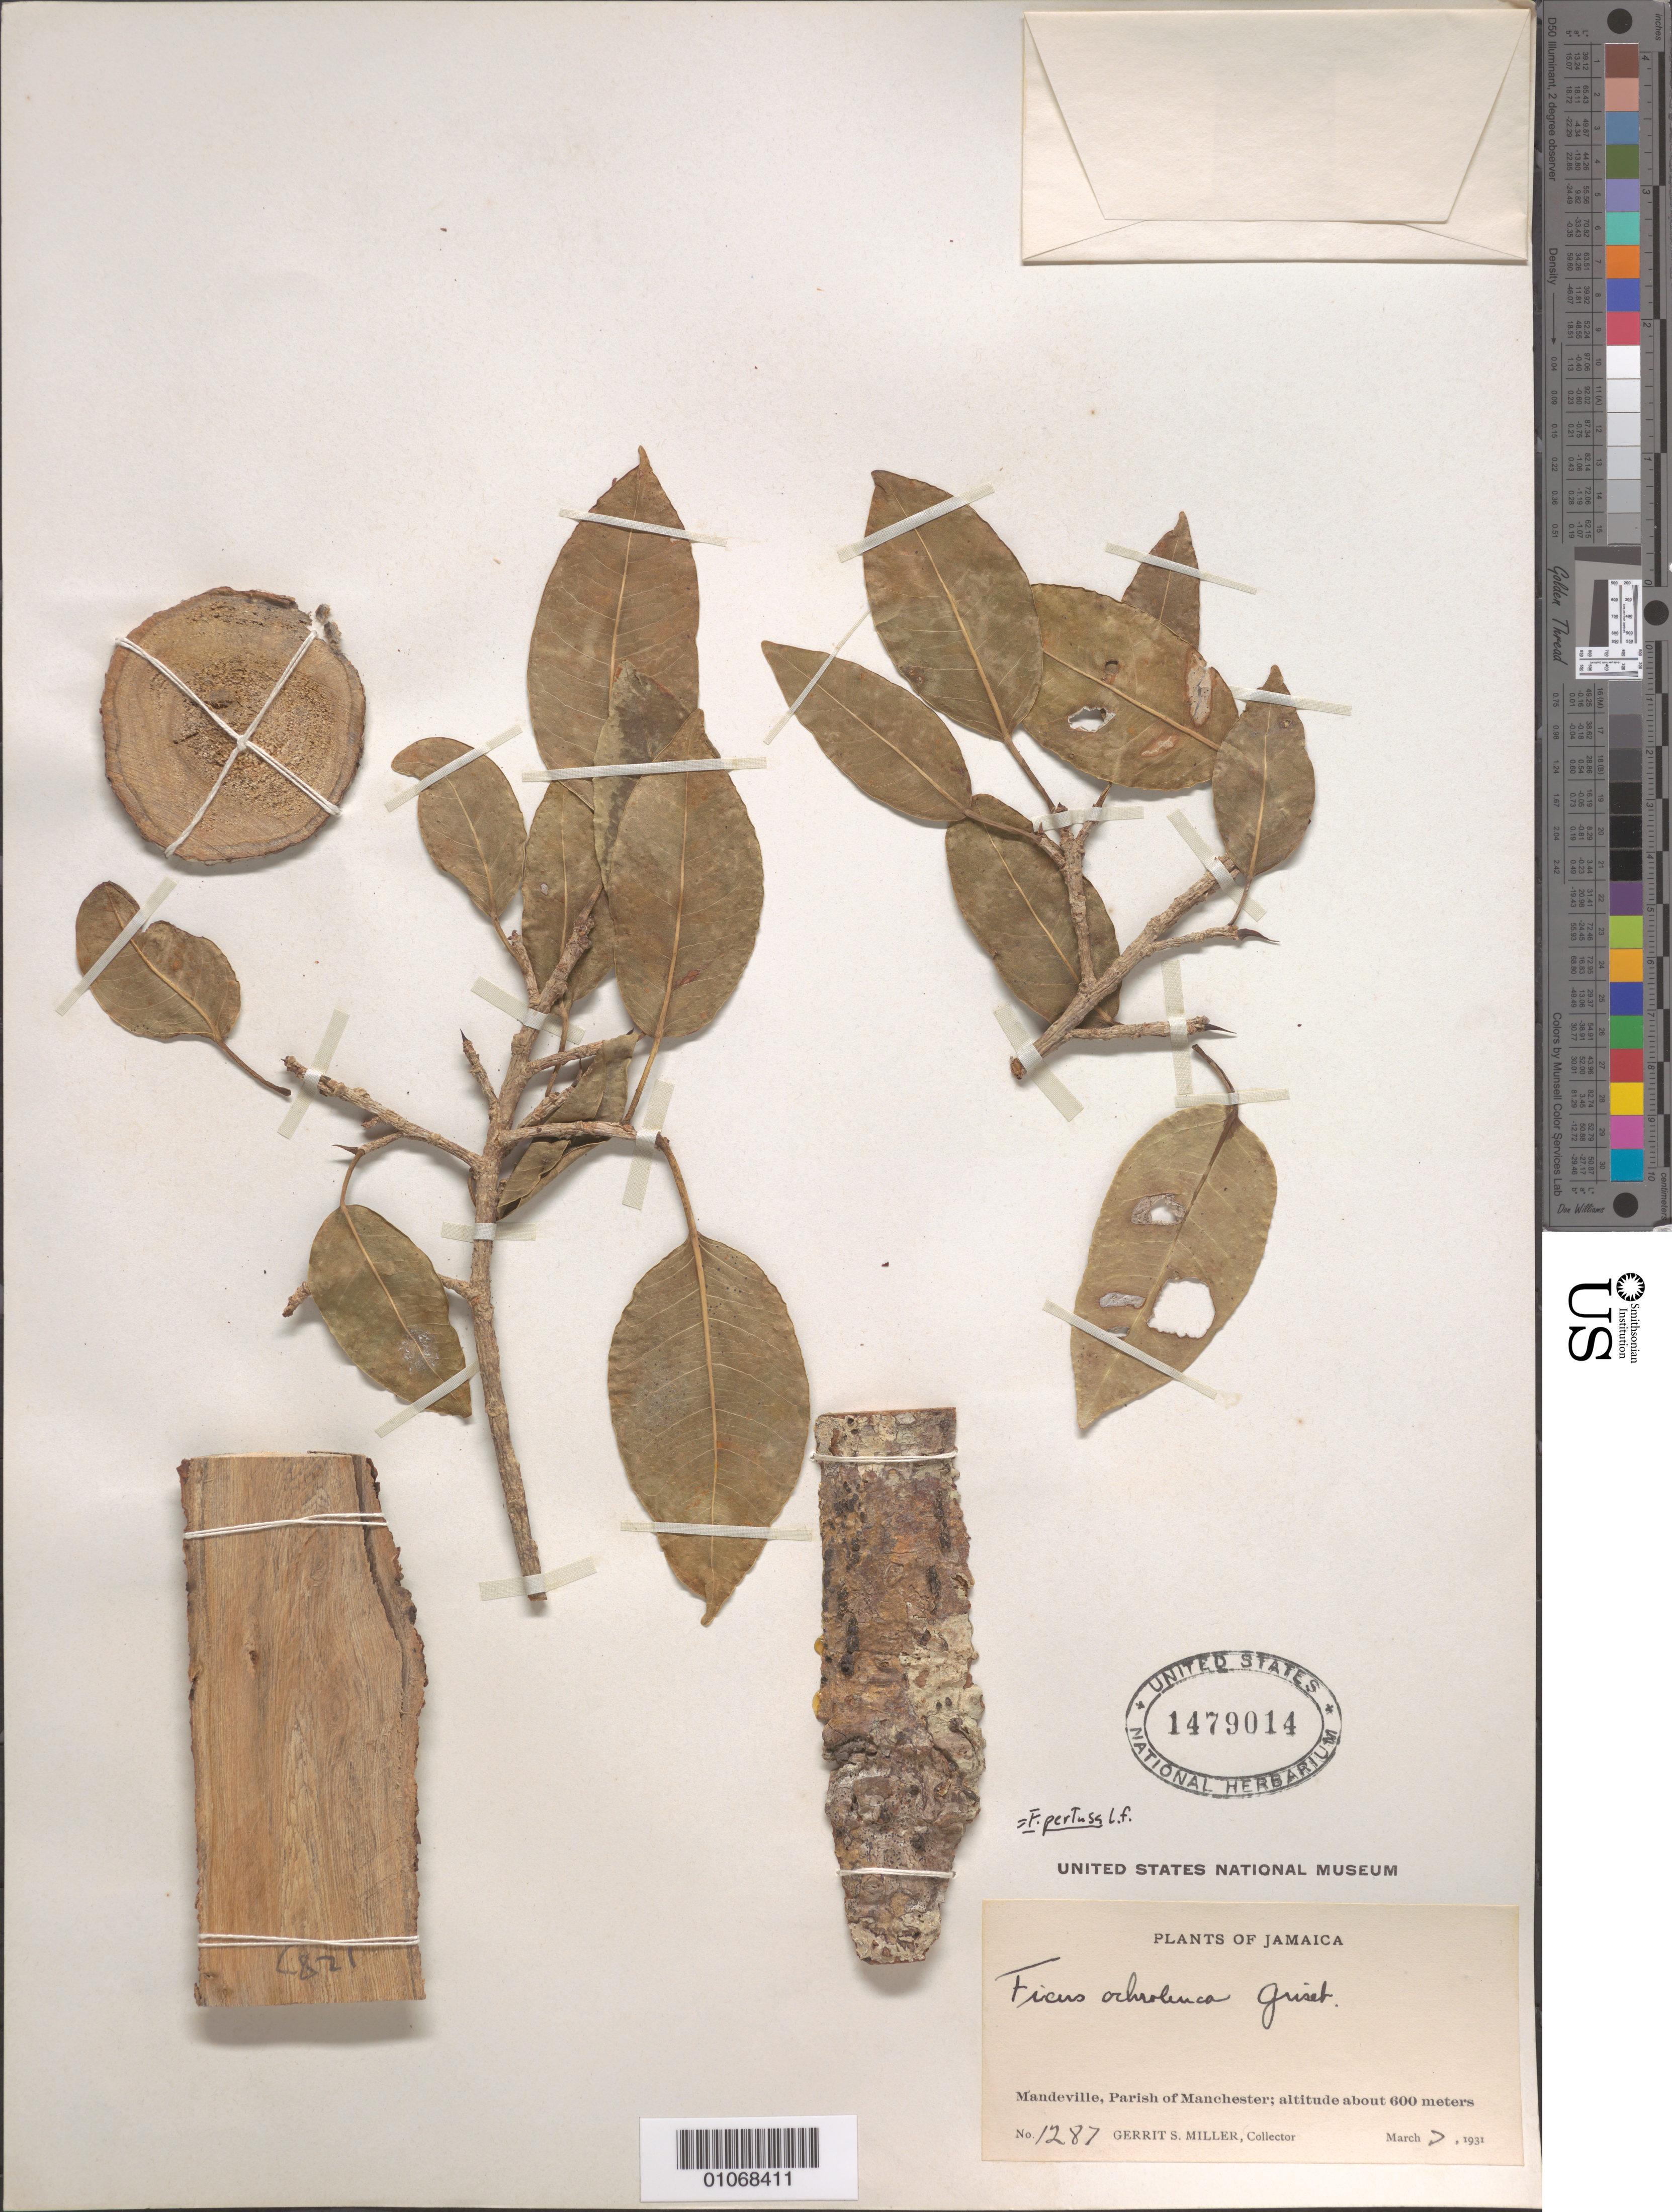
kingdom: Plantae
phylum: Tracheophyta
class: Magnoliopsida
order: Rosales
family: Moraceae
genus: Ficus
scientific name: Ficus pertusa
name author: L. f.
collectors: G. S. Miller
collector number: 1287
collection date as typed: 07 Mar 1931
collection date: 1931-03-07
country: Jamaica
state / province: Manchester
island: Jamaica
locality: Mandeville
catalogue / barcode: US 1479014